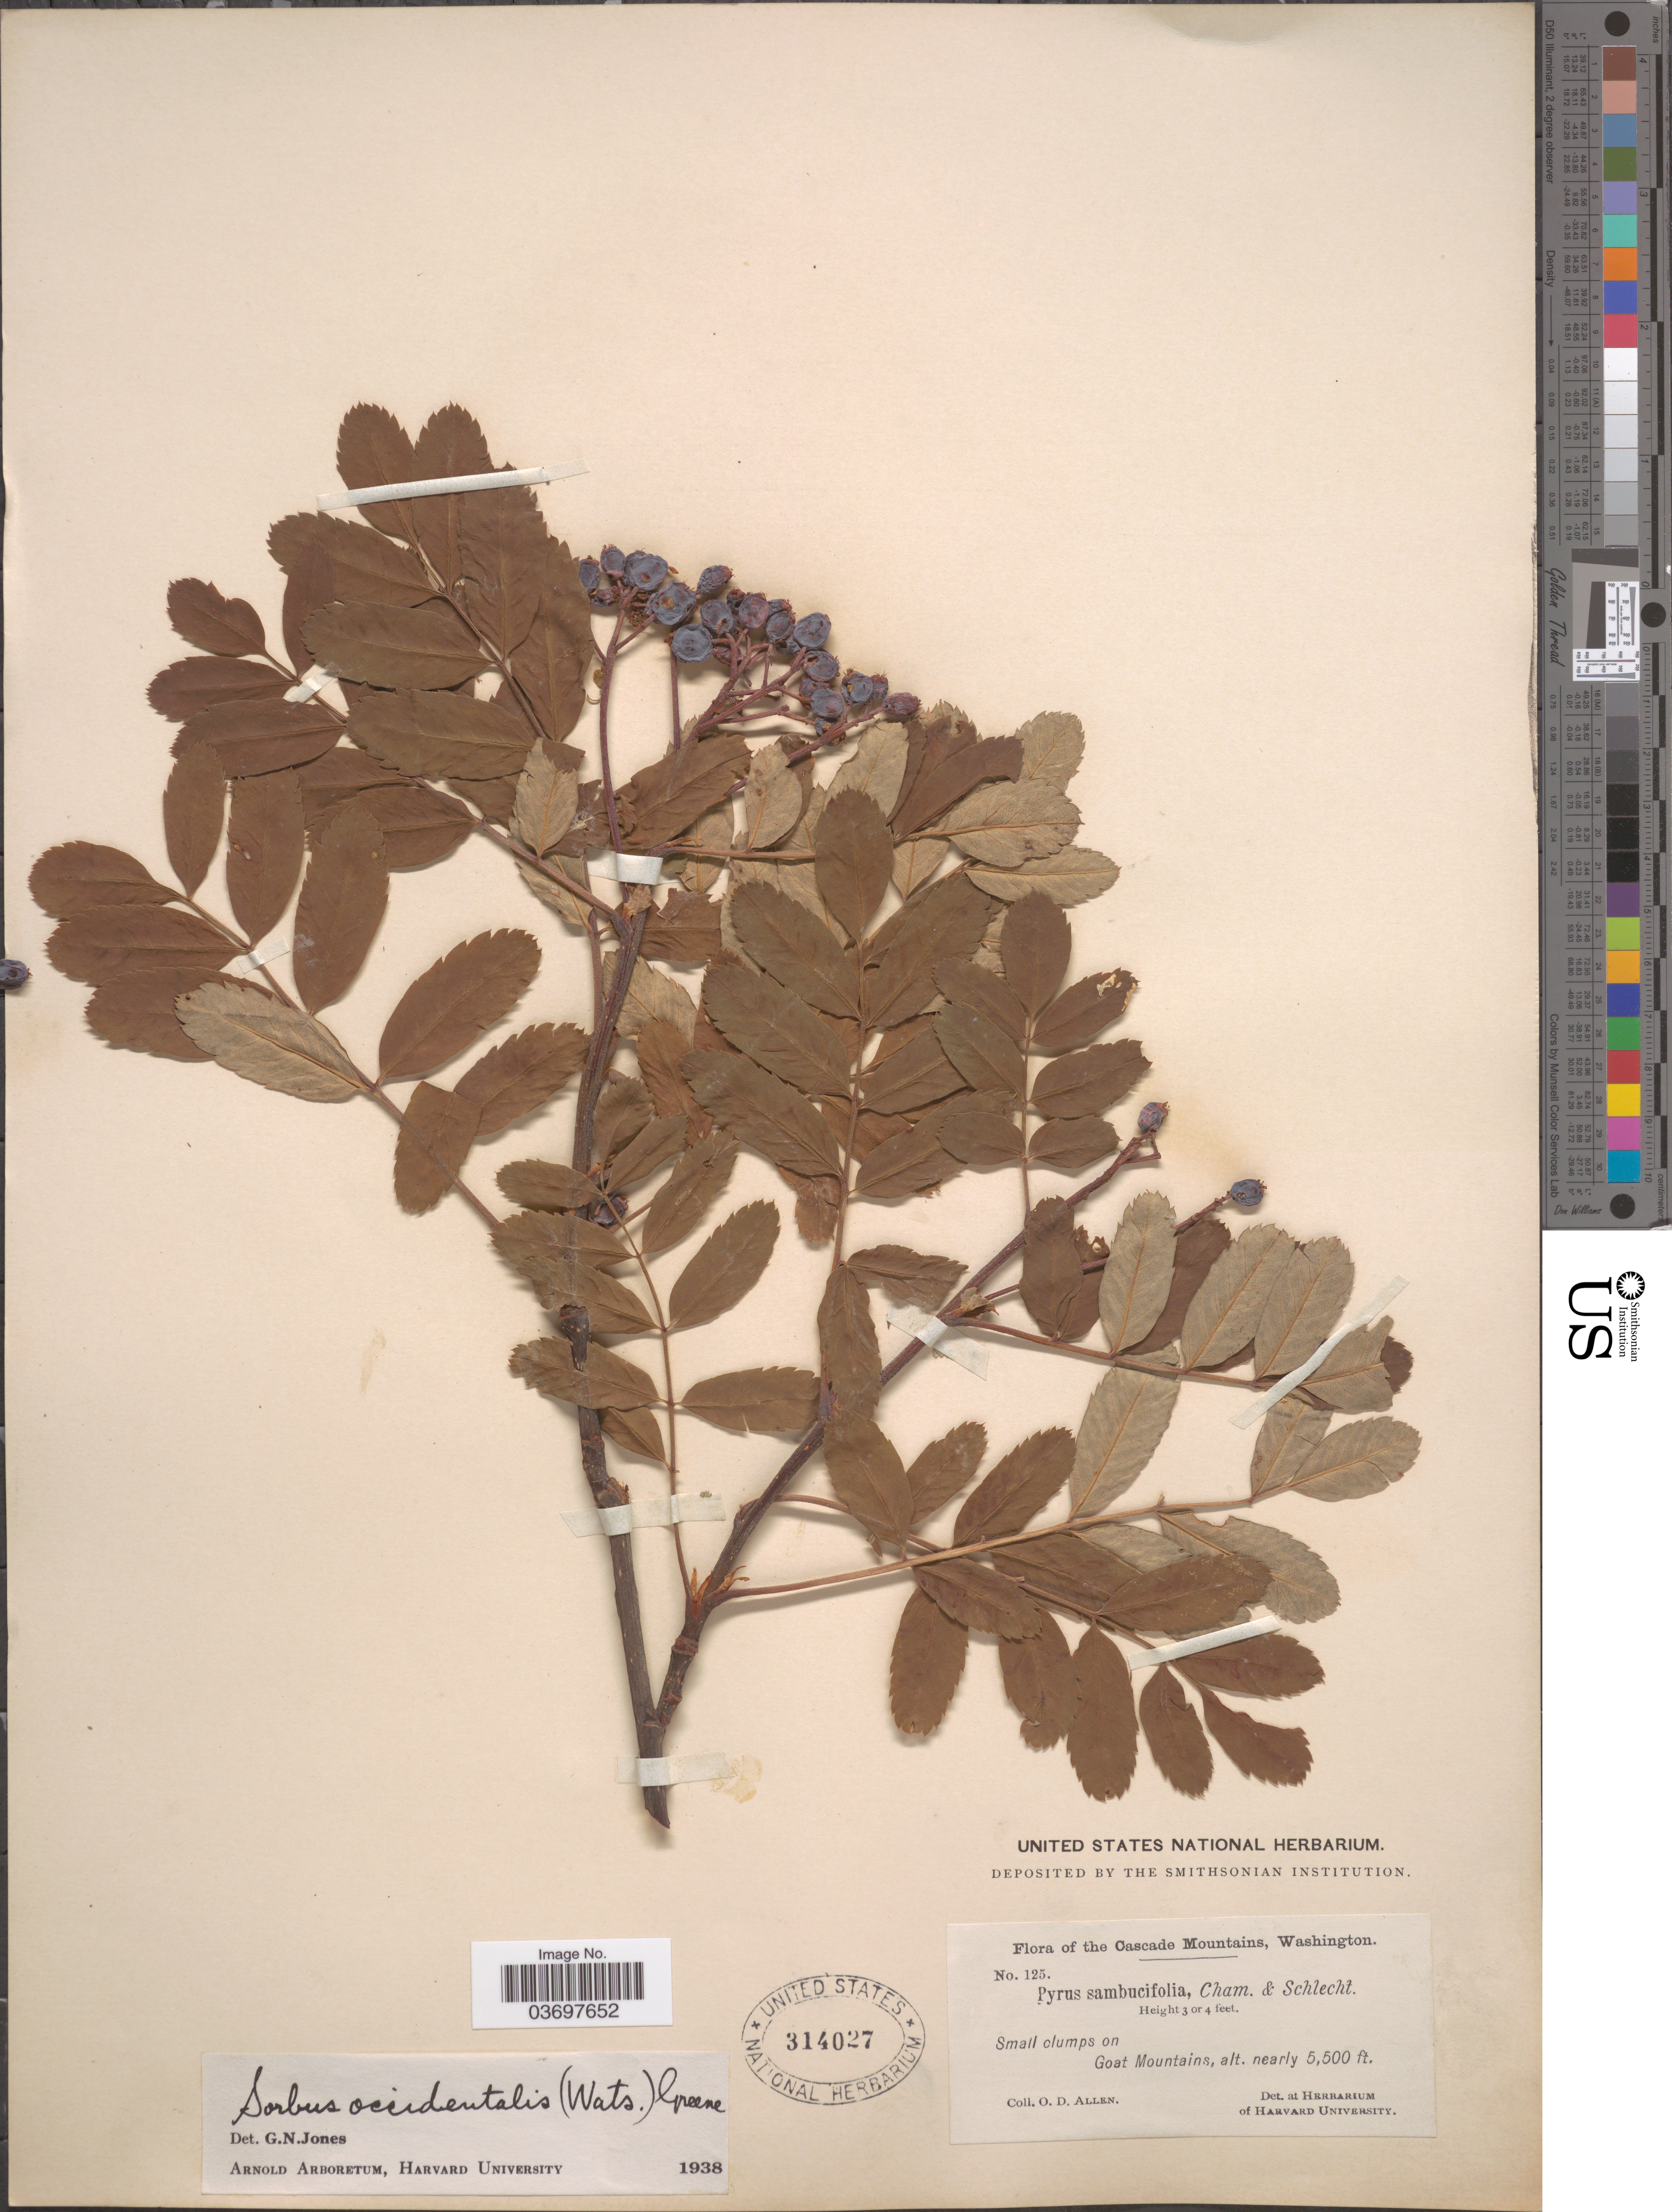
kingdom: Plantae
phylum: Tracheophyta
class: Magnoliopsida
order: Rosales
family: Rosaceae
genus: Sorbus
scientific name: Sorbus pumila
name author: Raf.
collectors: O. D. Allen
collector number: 125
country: United States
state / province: Washington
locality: The Cascade Mountains. Goat Mountains.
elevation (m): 1676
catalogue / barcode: US 314027